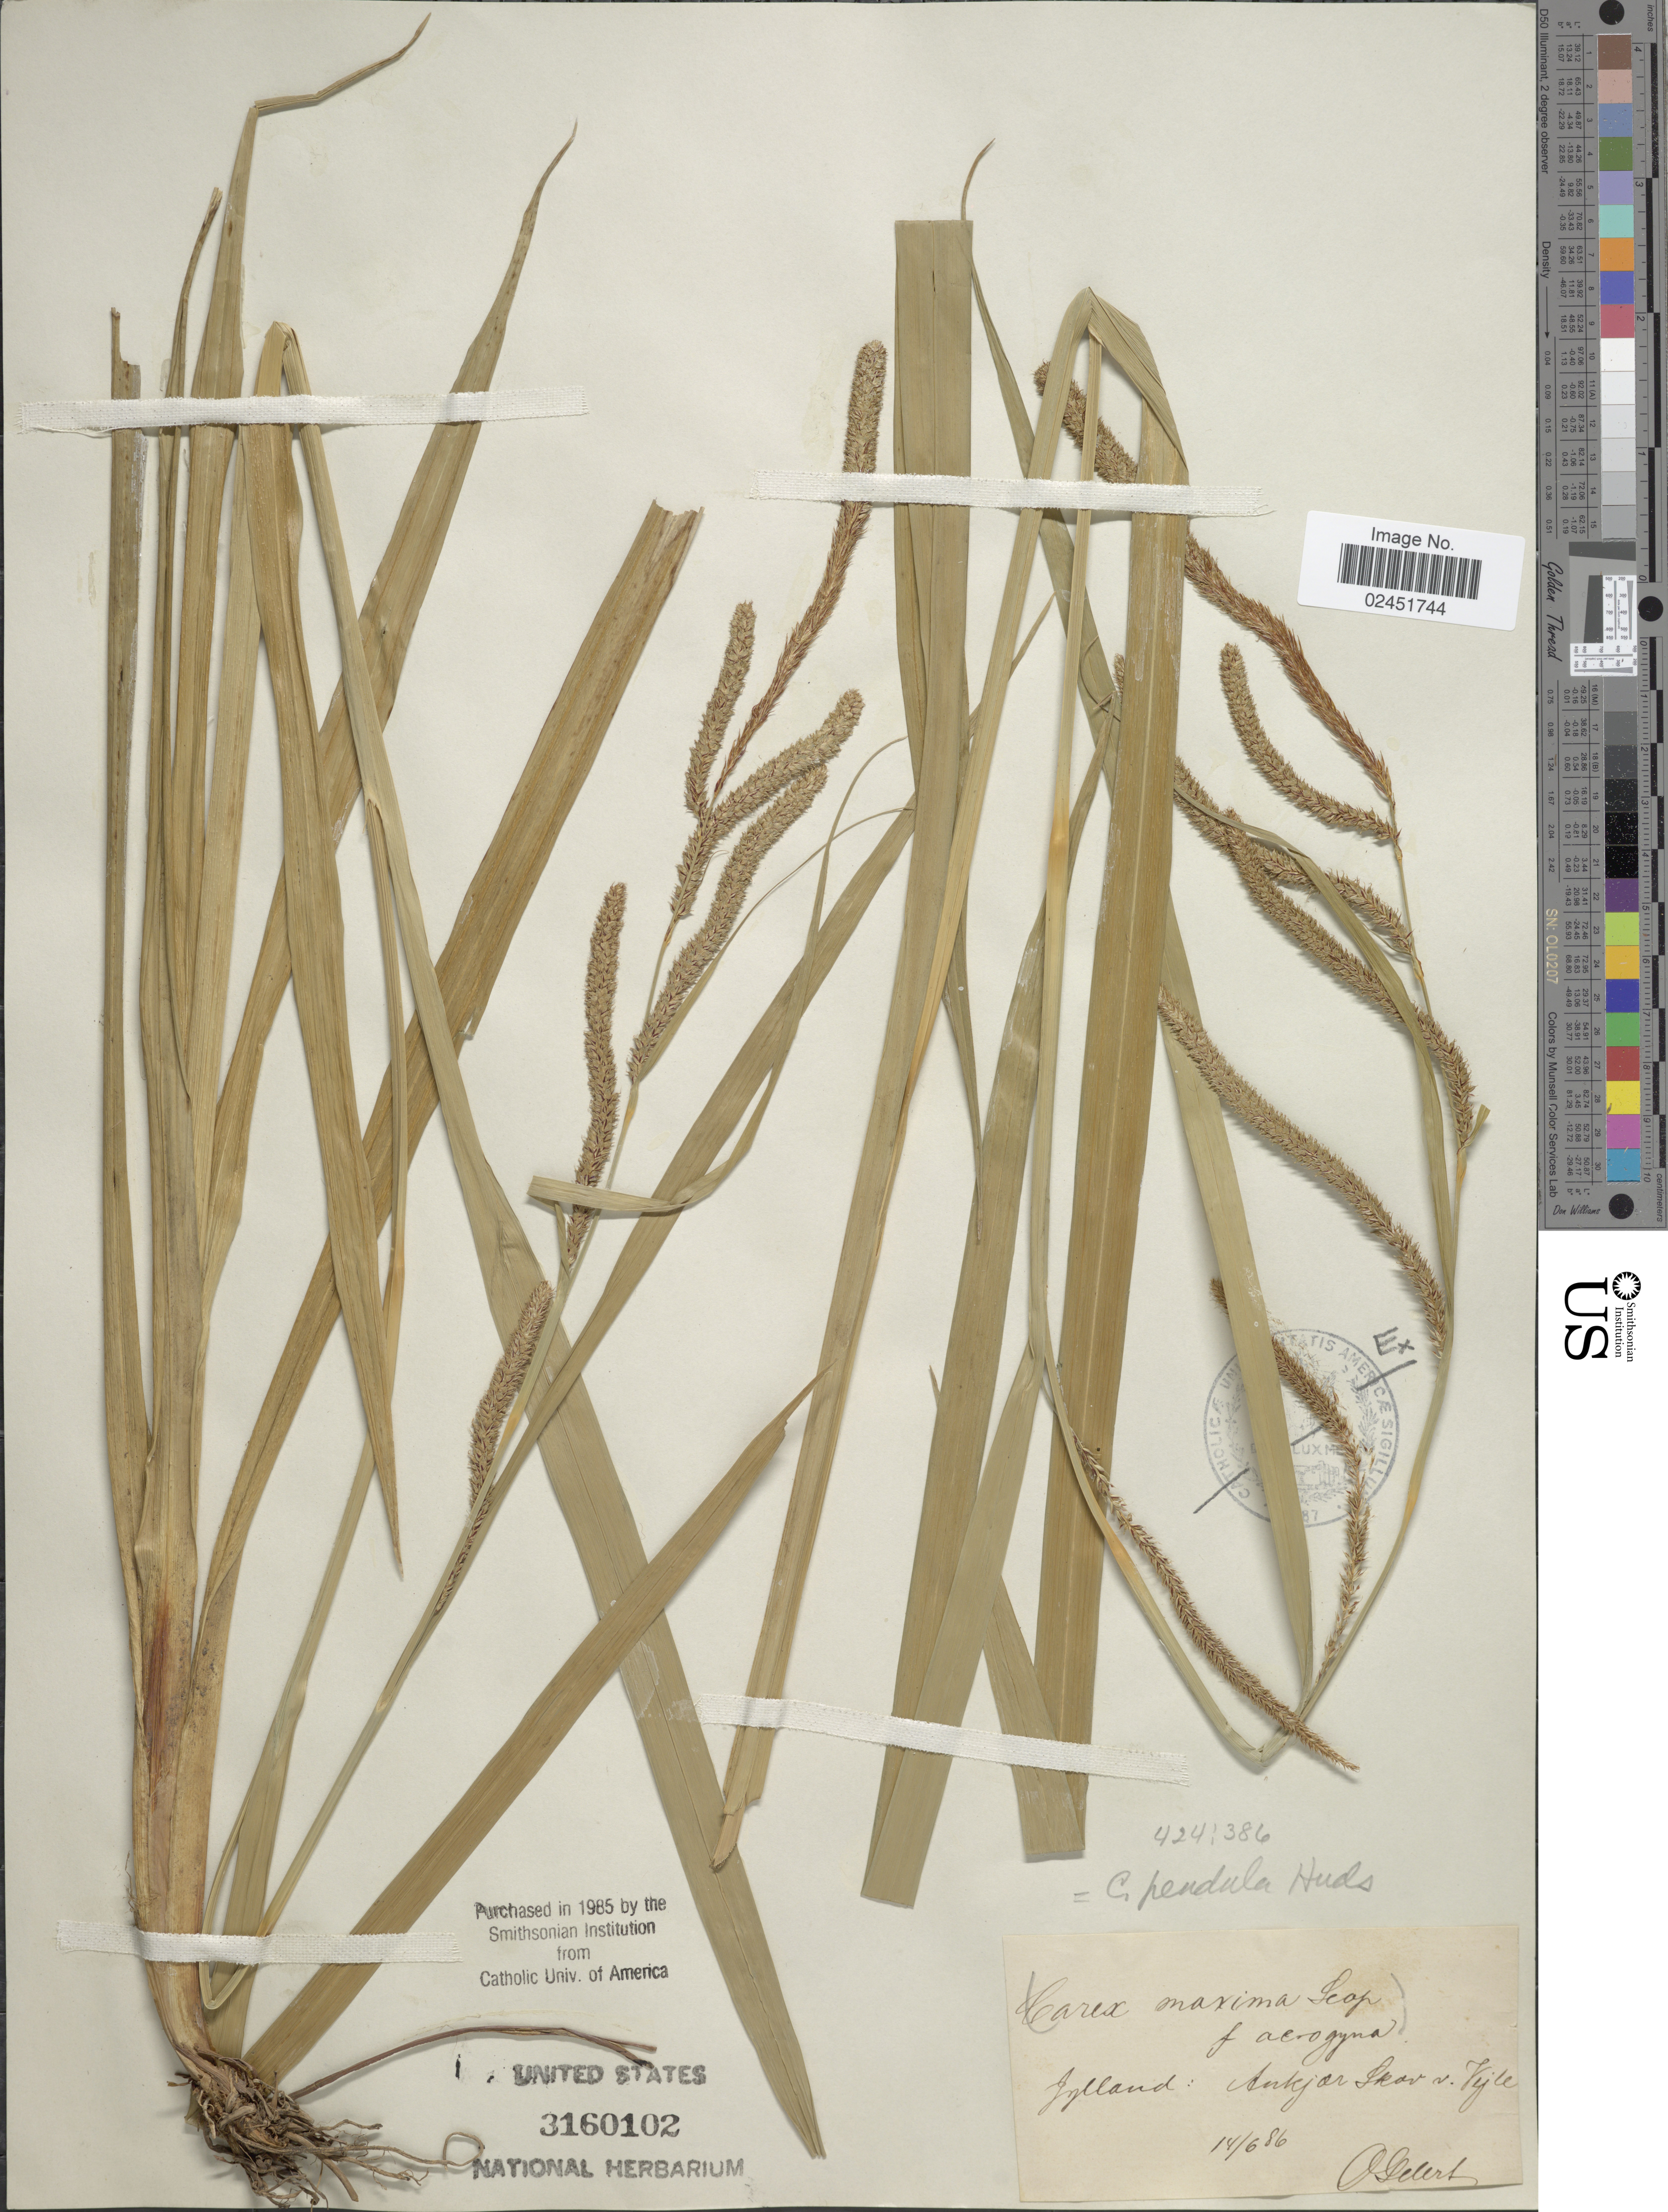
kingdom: Plantae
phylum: Tracheophyta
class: Liliopsida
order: Poales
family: Cyperaceae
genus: Carex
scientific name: Carex pendula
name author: Huds.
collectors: O. Gelert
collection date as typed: Transcribed d/m/y: 14/6/86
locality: Inlland: Ankjor Srov v. Jyle [interpreted]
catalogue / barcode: US 3160102